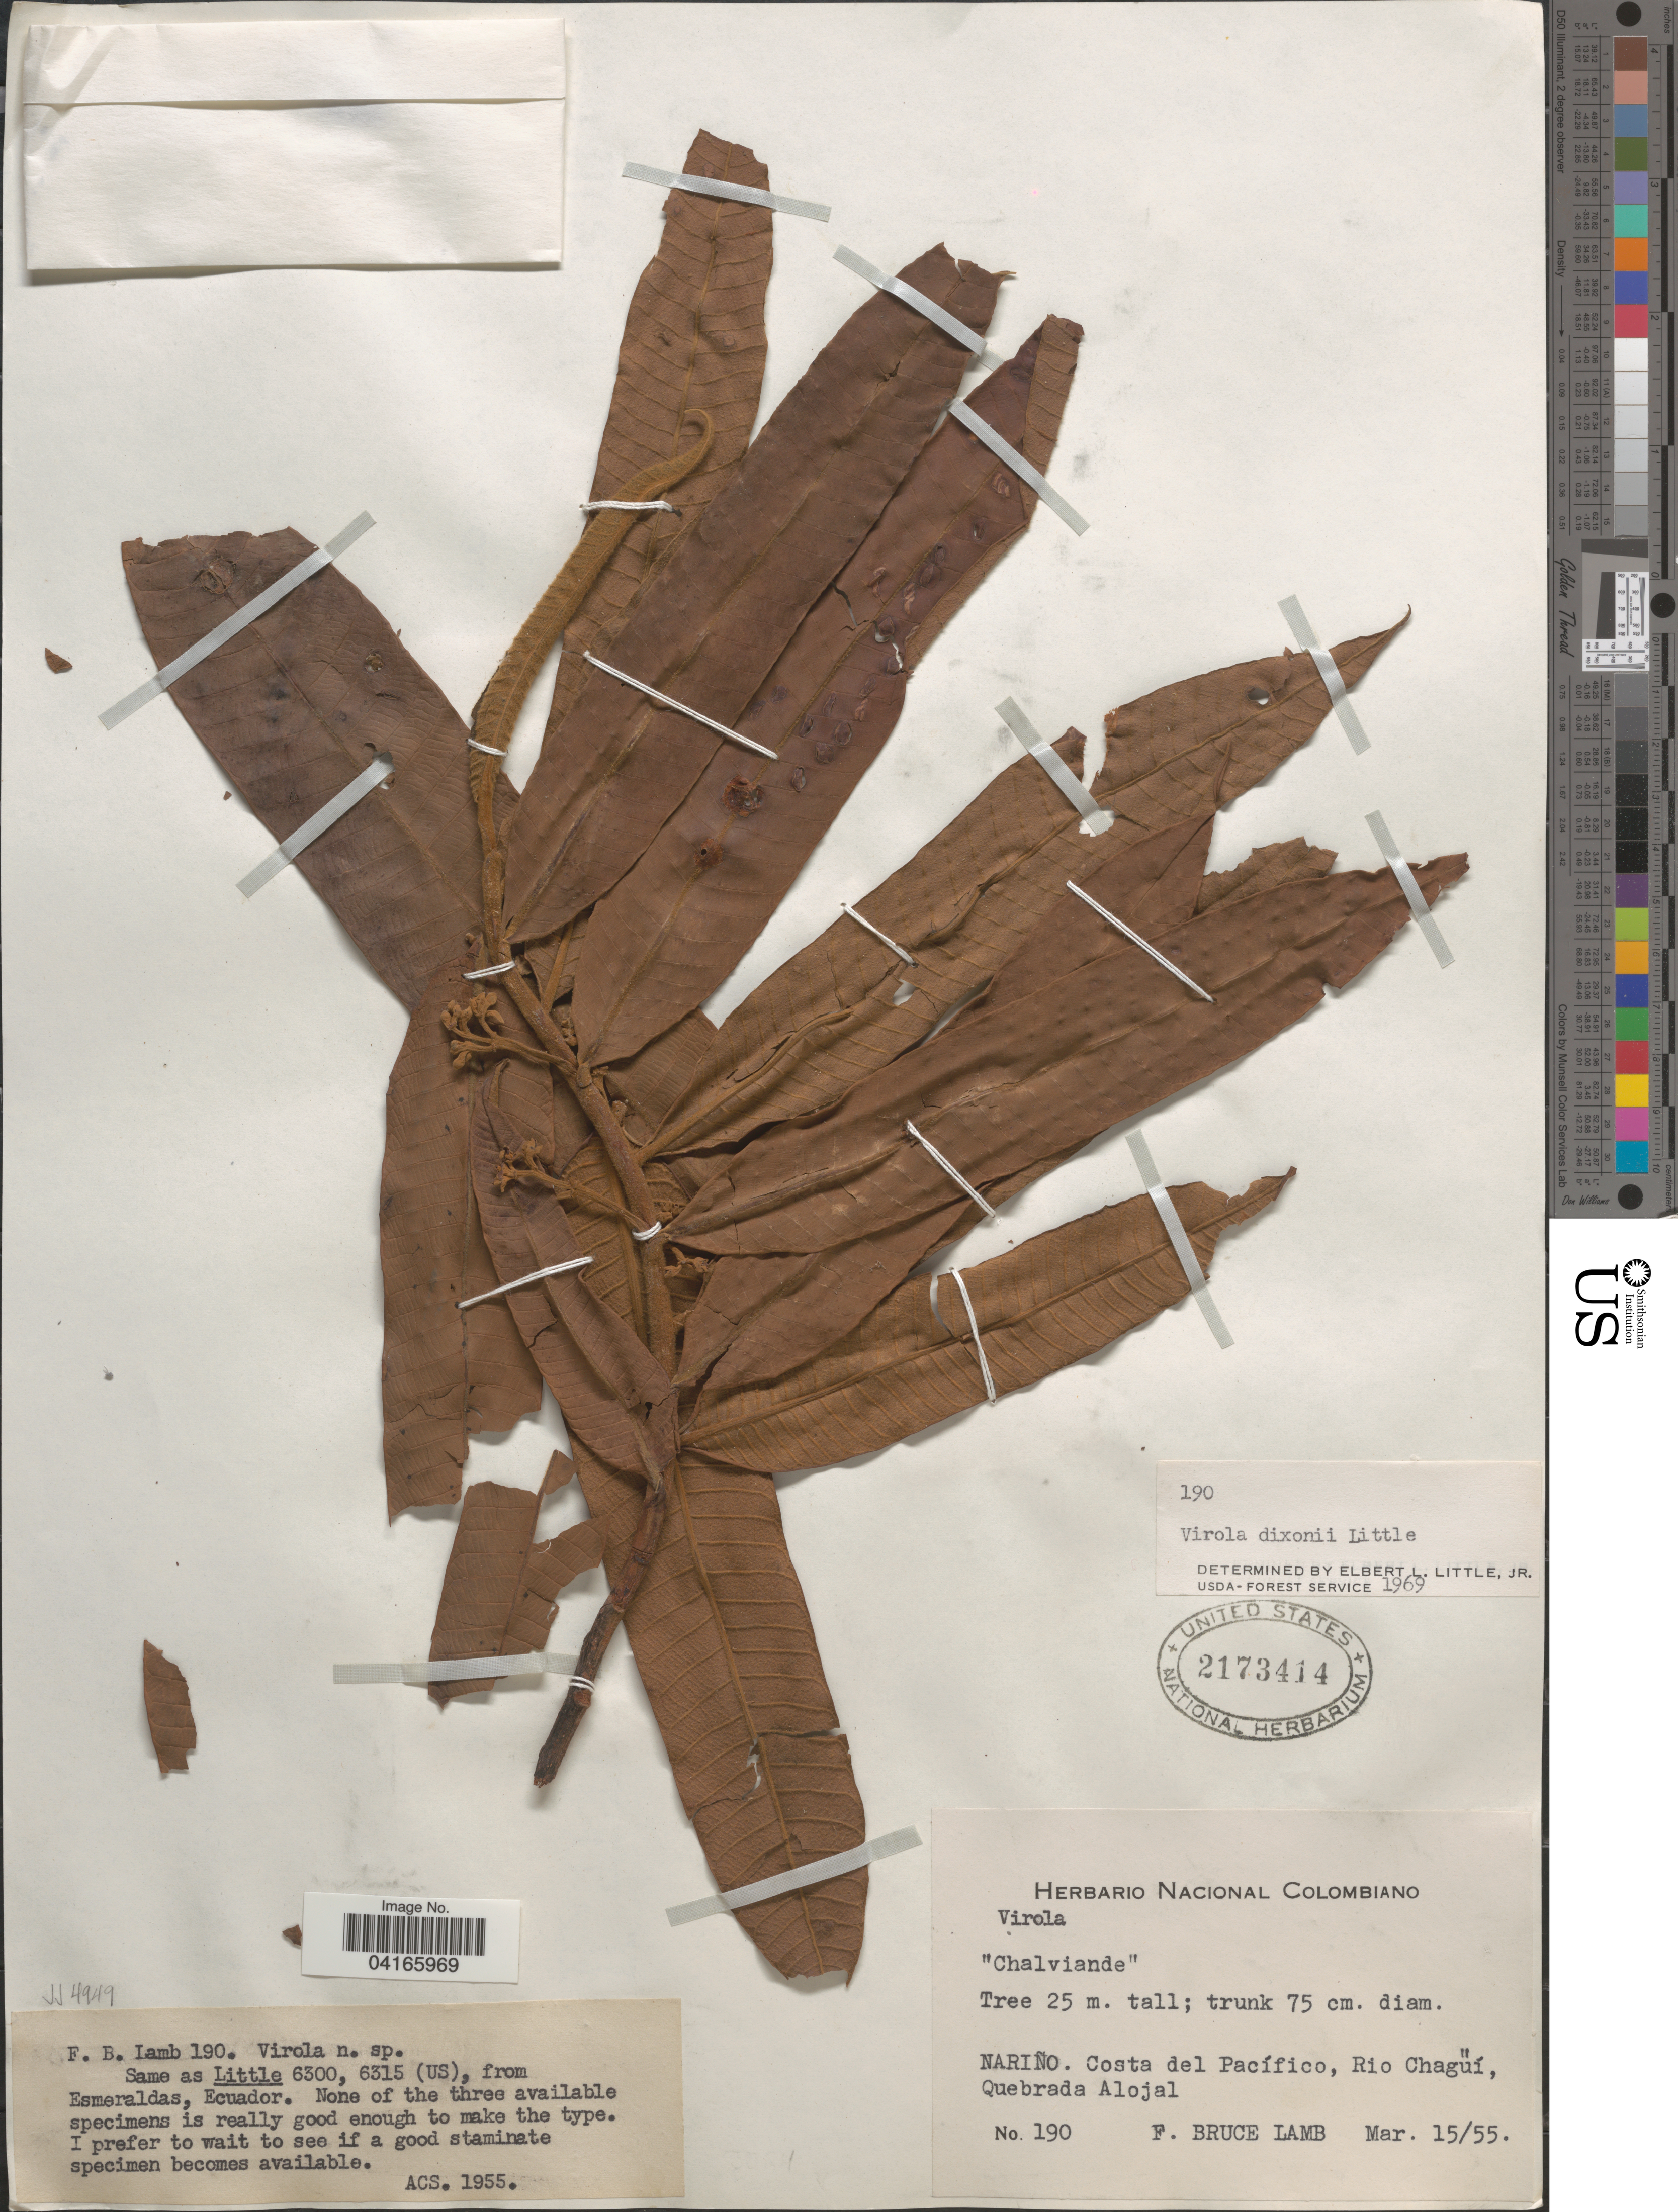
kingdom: Plantae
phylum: Tracheophyta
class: Magnoliopsida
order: Magnoliales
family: Myristicaceae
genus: Virola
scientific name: Virola dixonii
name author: Little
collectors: F. B. Lamb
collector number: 190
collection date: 1955-03-15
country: Colombia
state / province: Nariño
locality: Costa del Pacífico, Rio Chagüí, Quebrada Alojal.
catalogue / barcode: US 2173414